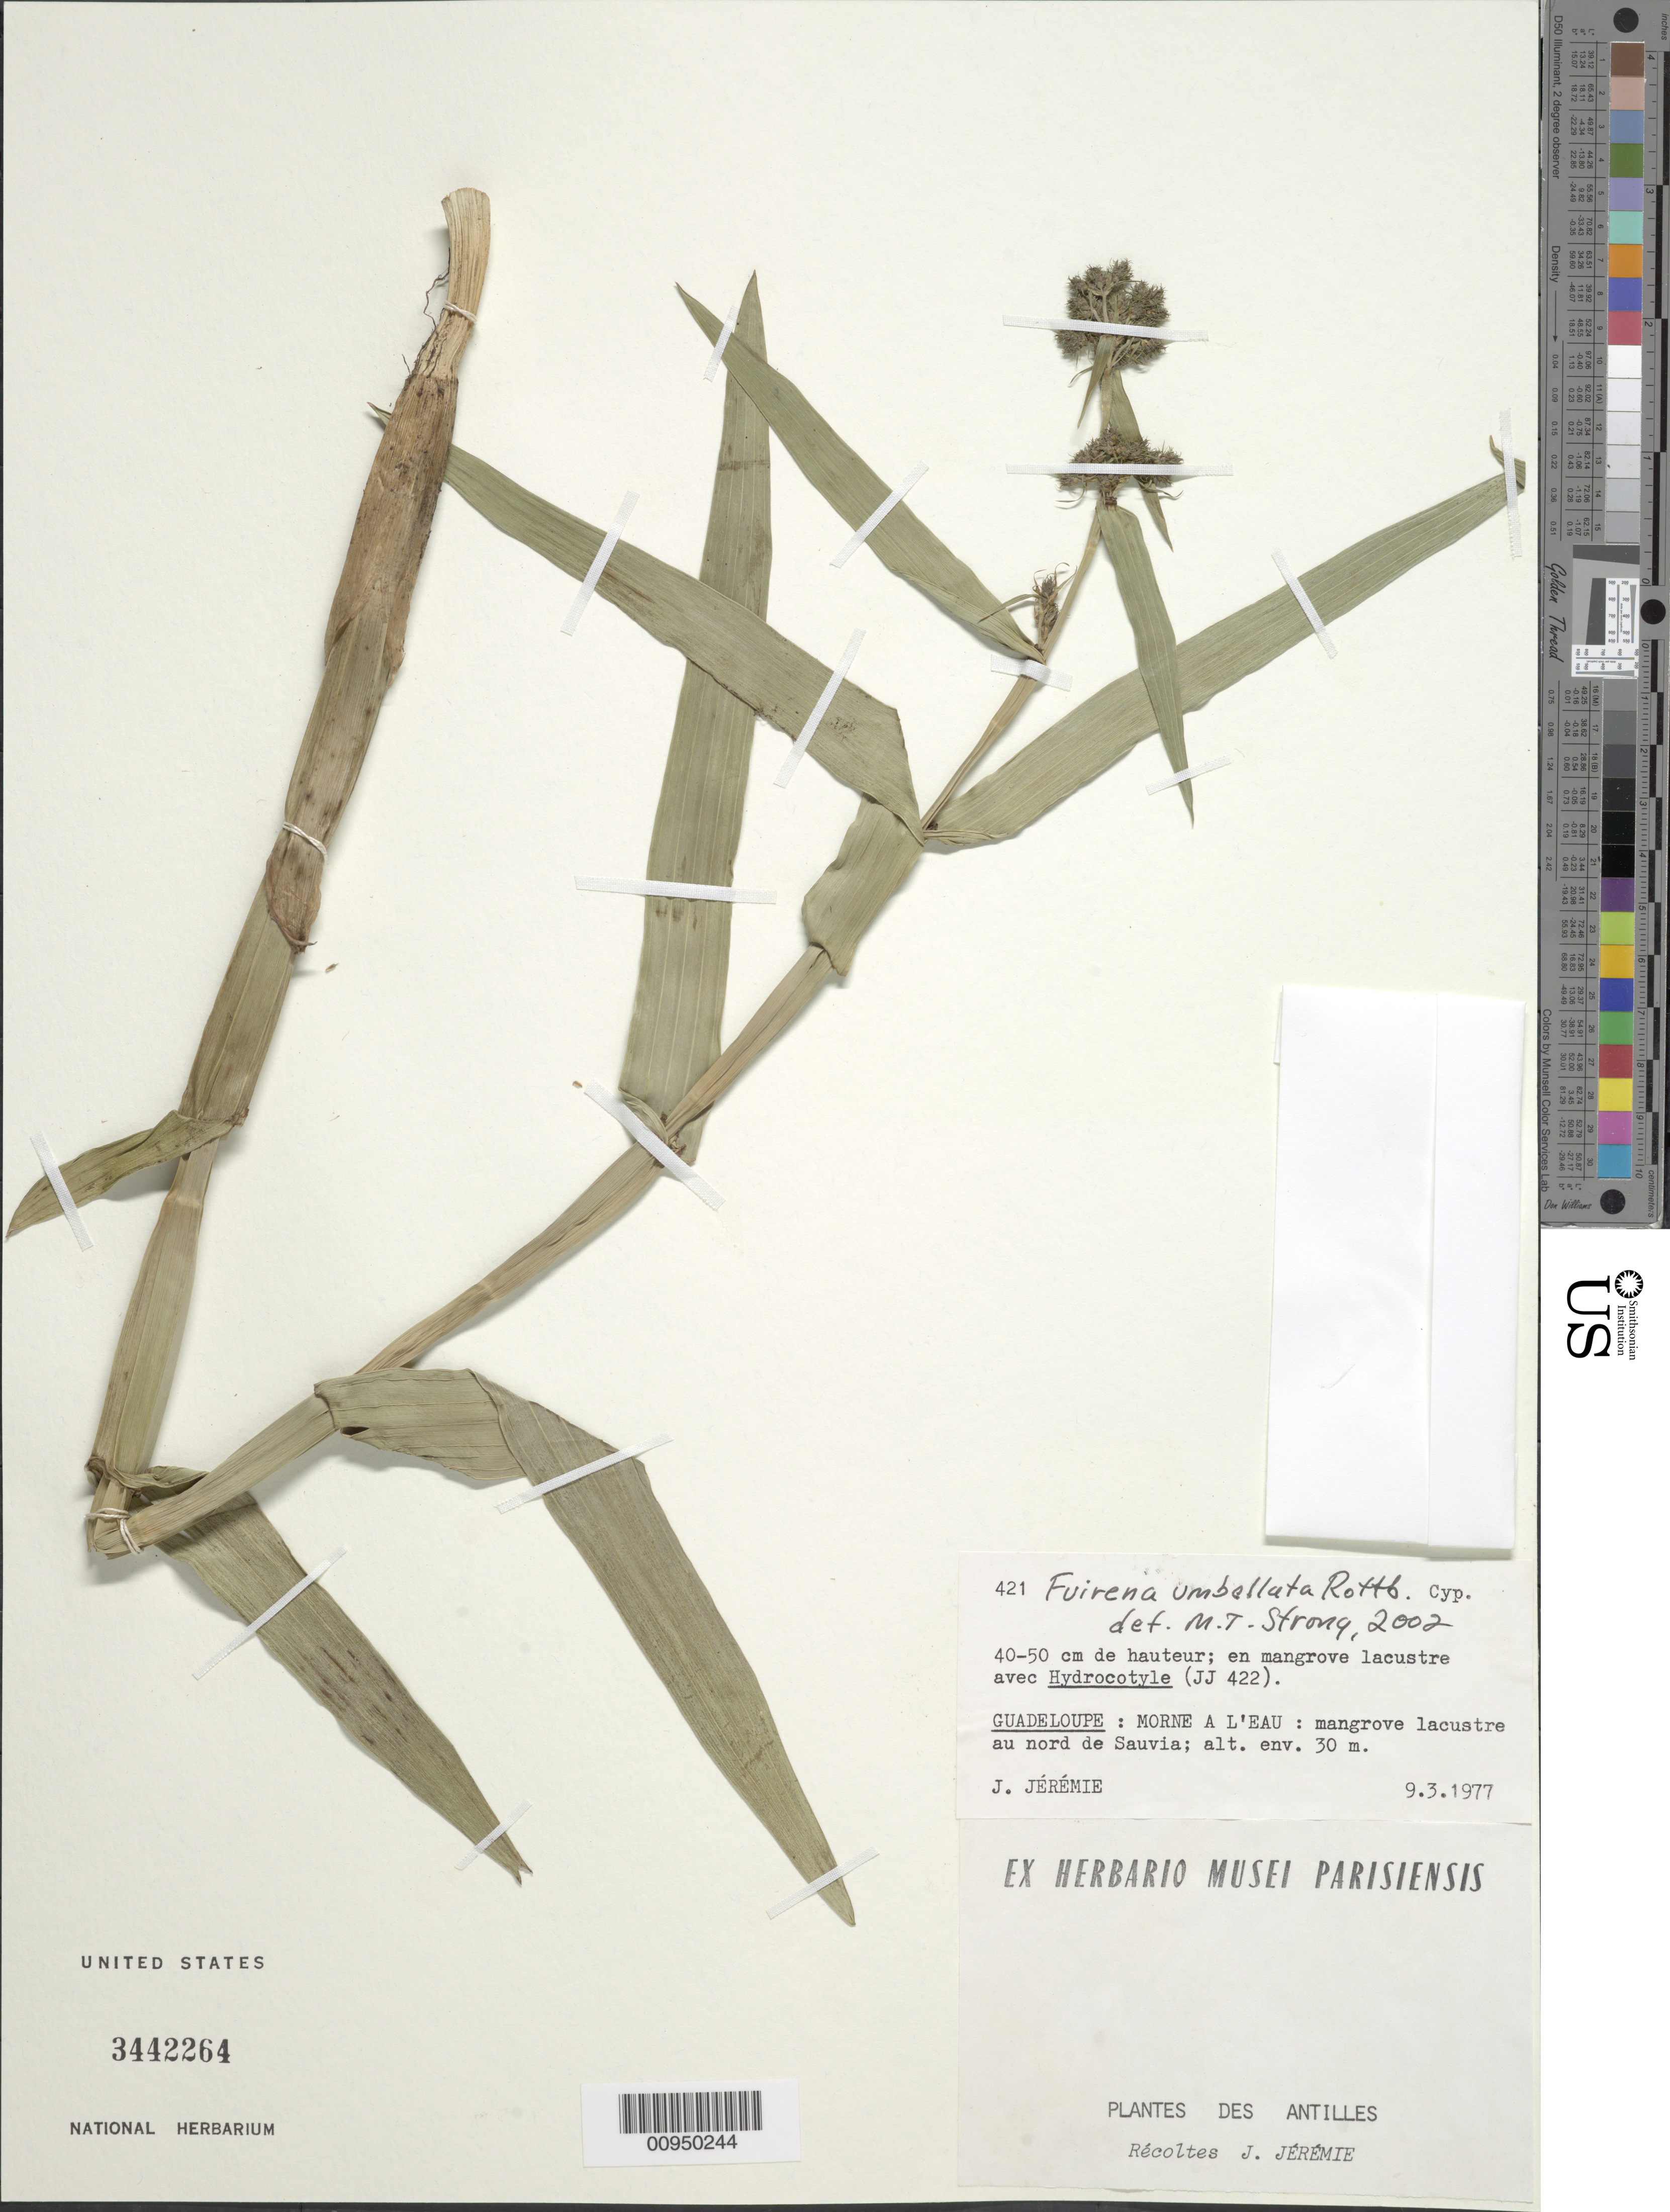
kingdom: Plantae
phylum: Tracheophyta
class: Liliopsida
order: Poales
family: Cyperaceae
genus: Fuirena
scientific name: Fuirena umbellata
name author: Rottb.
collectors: J. Jérémie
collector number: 421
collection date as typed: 09 Mar 1977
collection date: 1977-03-09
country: Guadeloupe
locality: Morne a L'Eau, mangrove lacustre au nord de Sauvia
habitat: En mangrove lacustre avec Hydrocotyle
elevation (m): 30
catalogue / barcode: US 3442264